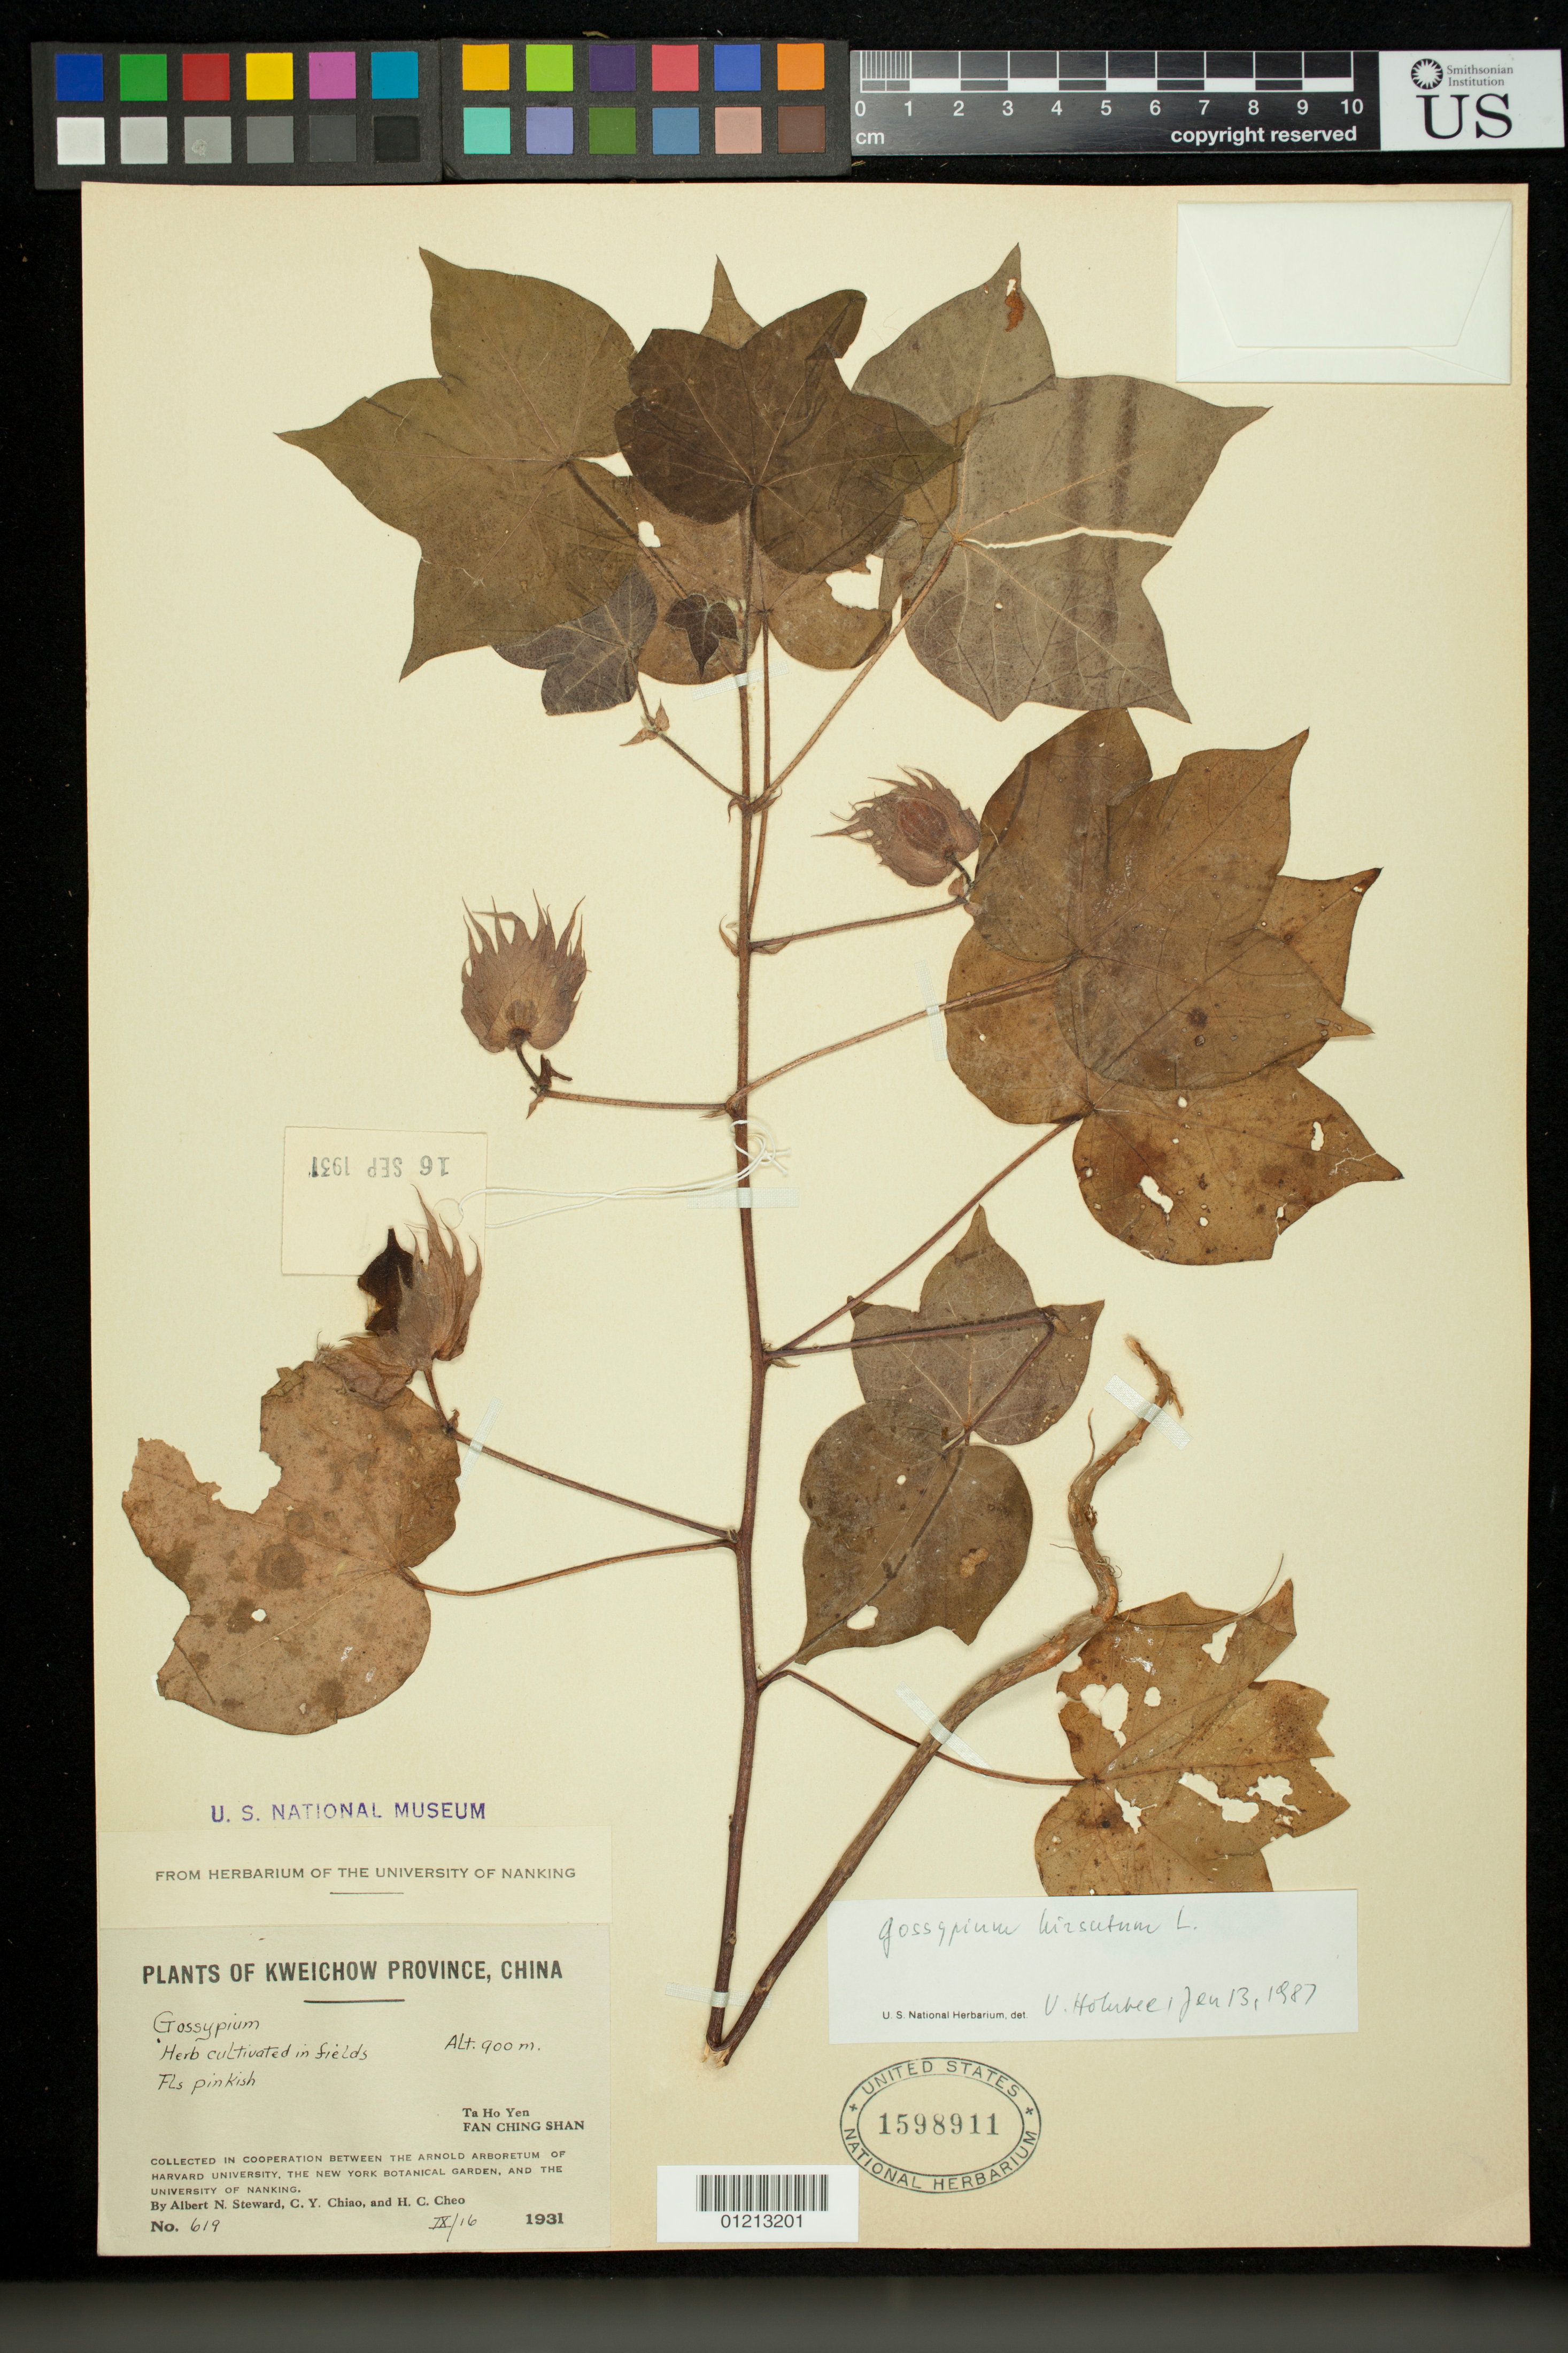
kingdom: Plantae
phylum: Tracheophyta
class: Magnoliopsida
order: Malvales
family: Malvaceae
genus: Gossypium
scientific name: Gossypium sp.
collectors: A. Steward, C. Y. Chiao & H. Cheo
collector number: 619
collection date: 1931-09-16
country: China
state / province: Guizhou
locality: Kweichow Province, herb cultivated in fields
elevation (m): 900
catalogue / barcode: US 1598911